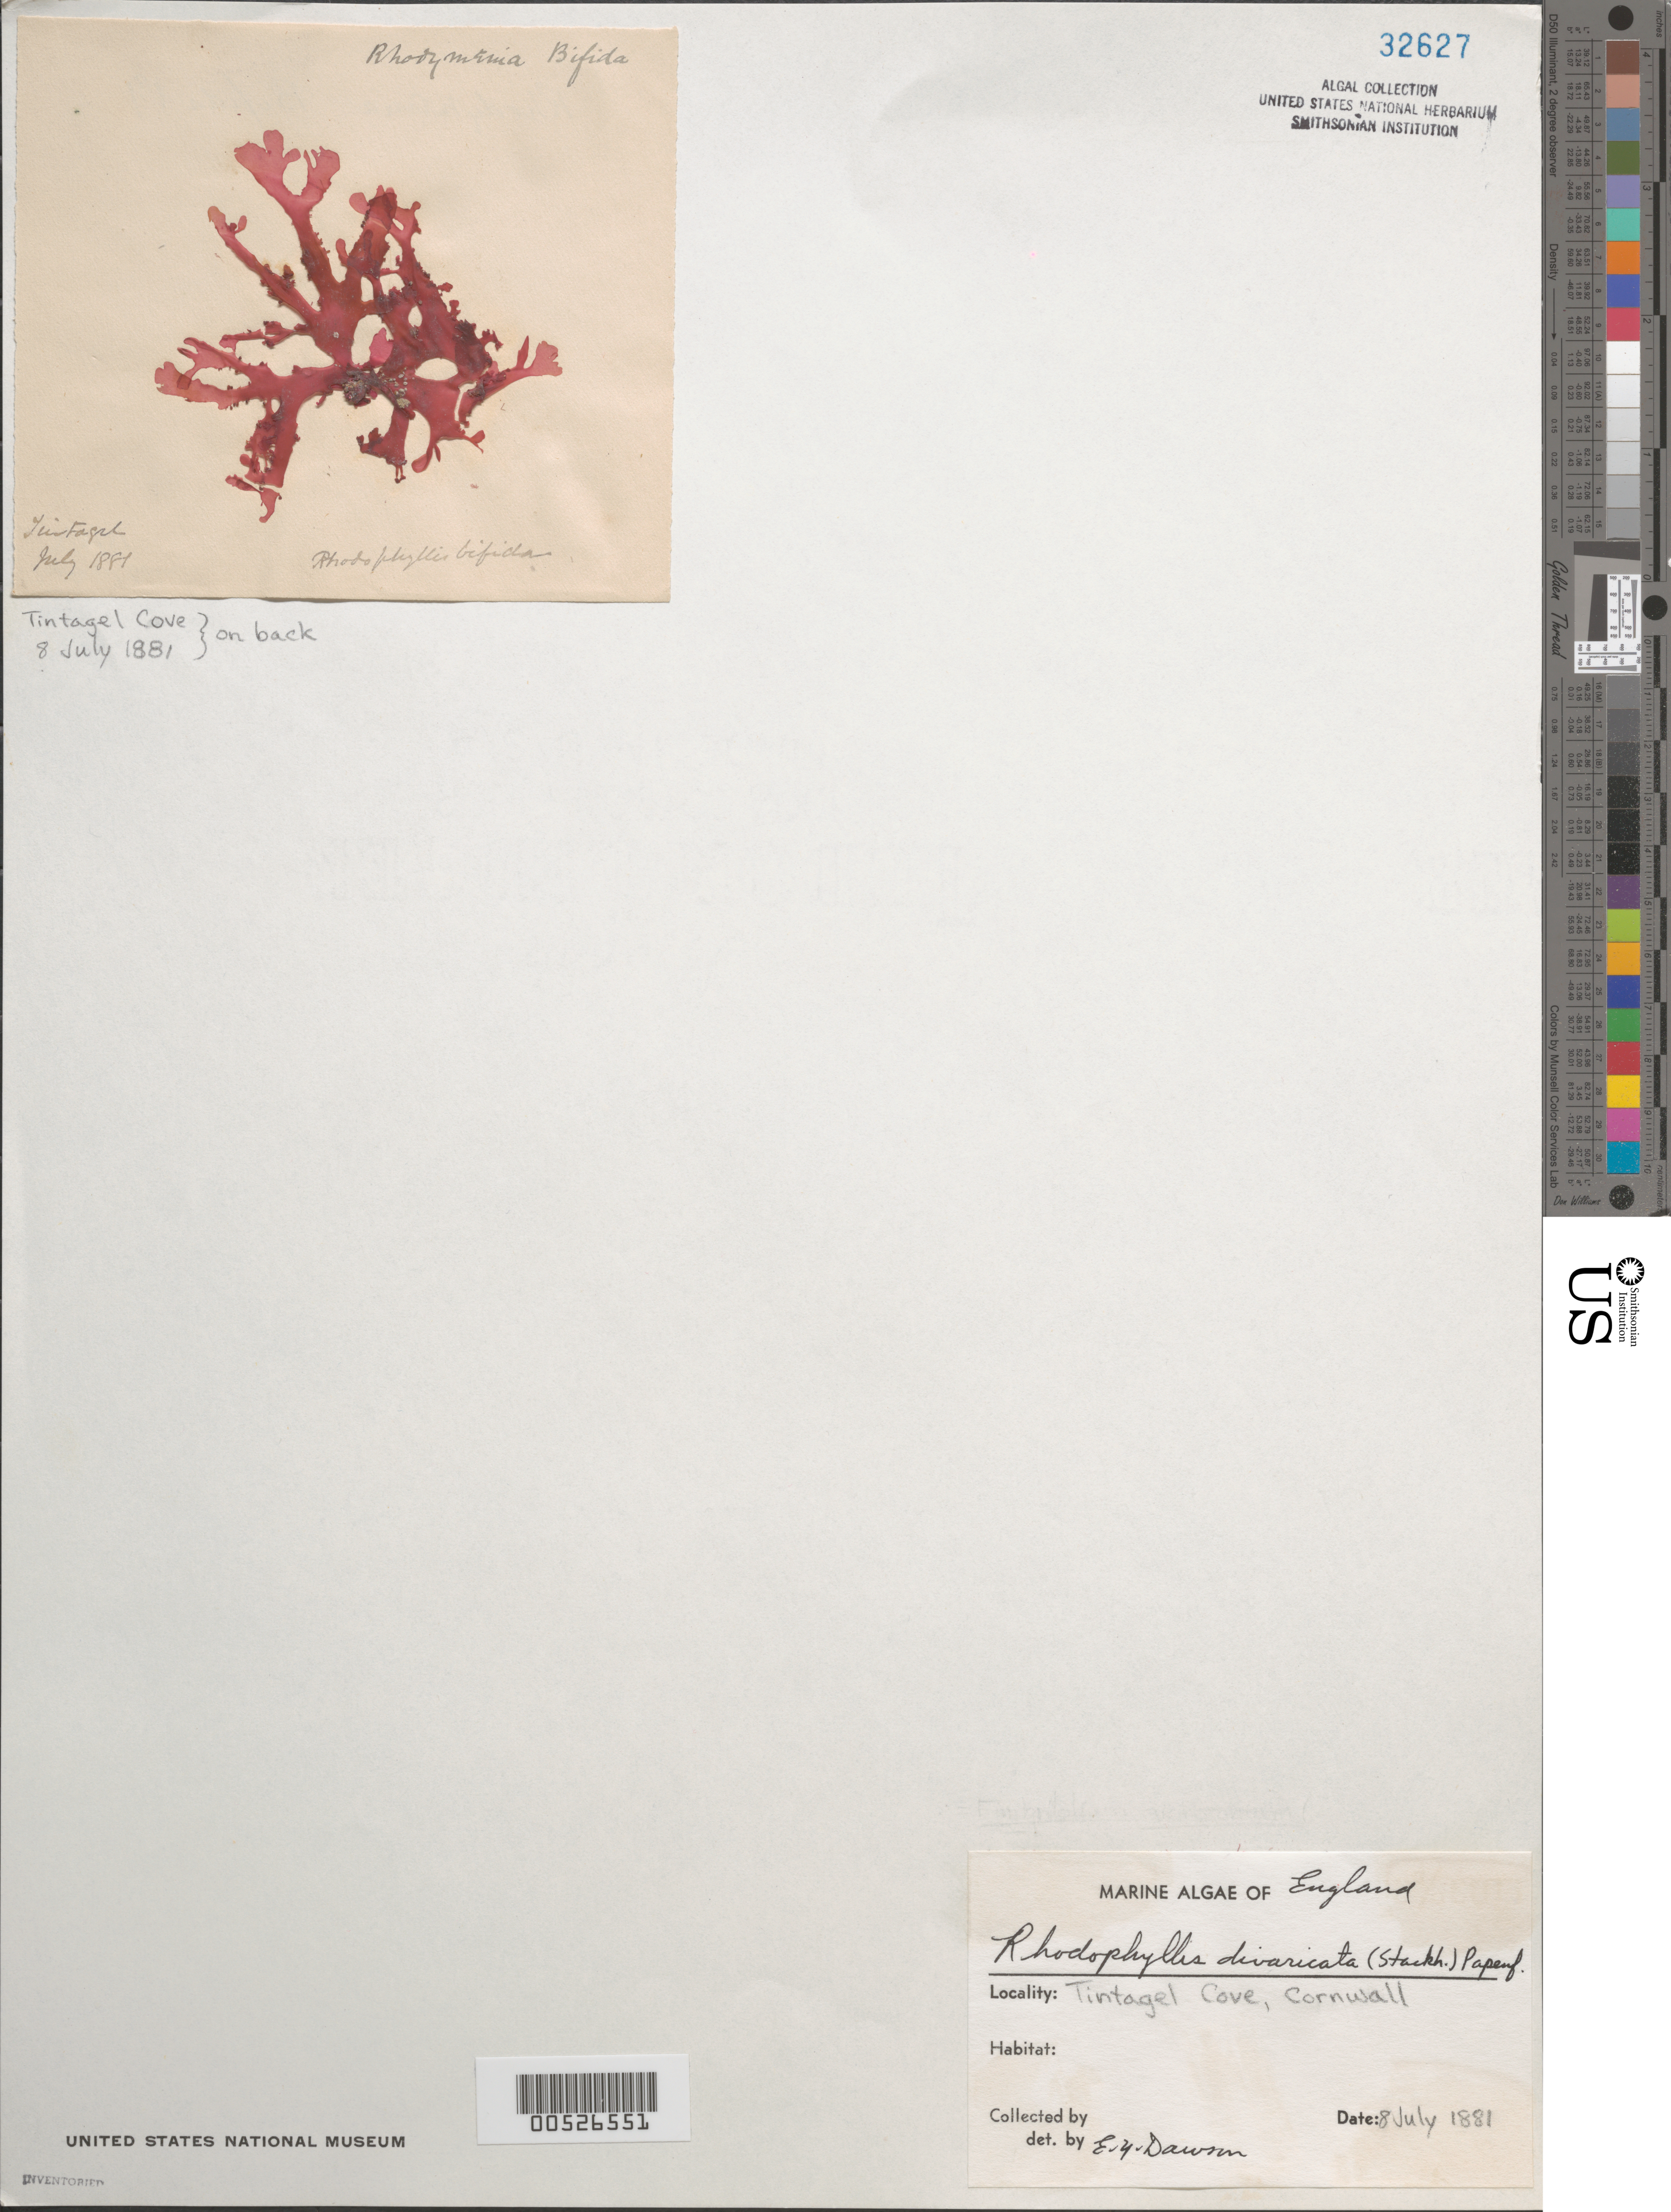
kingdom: Plantae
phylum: Rhodophyta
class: Florideophyceae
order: Gigartinales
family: Cystocloniaceae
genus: Rhodophyllis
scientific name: Rhodophyllis divaricata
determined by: Dawson, E. Y.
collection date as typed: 08 Jul 1881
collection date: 1881-07-08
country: United Kingdom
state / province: England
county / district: Cornwall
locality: Tintagel Cove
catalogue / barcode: US 32627